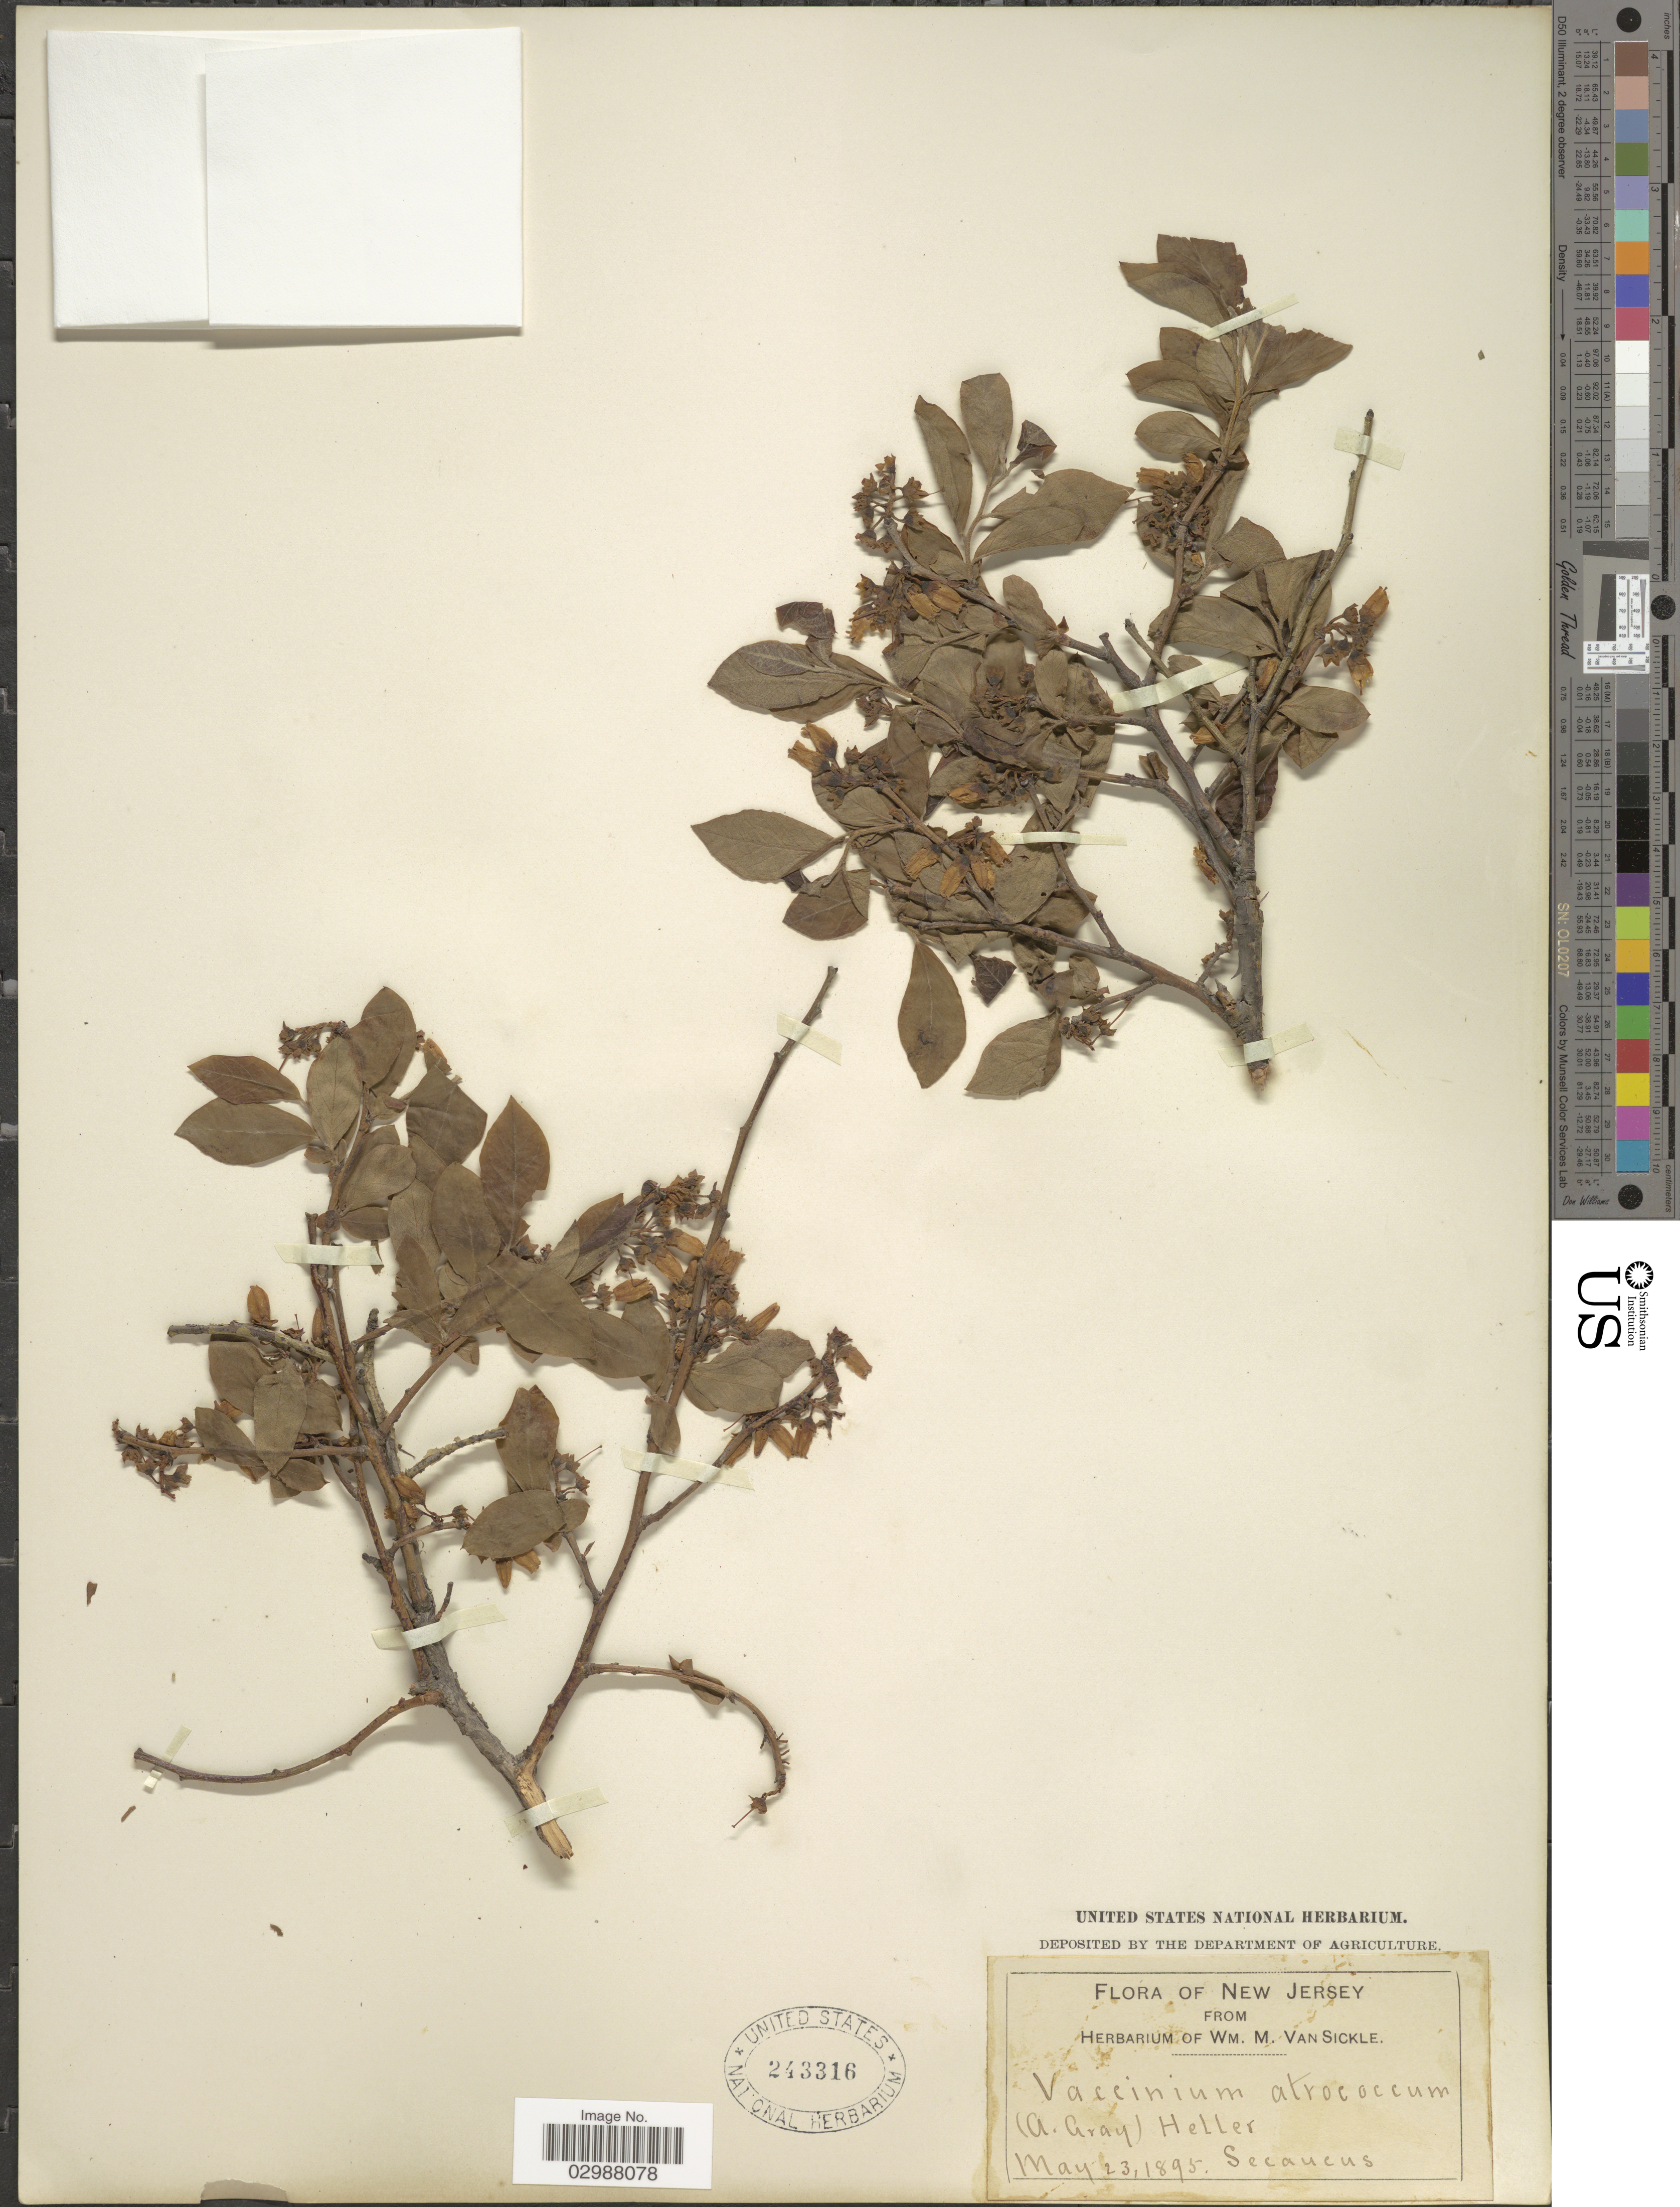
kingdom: Plantae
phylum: Tracheophyta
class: Magnoliopsida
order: Ericales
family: Ericaceae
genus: Vaccinium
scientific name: Vaccinium corymbosum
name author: L.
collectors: W. M. Van Sickle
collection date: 1895-05-23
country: United States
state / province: New Jersey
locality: Secaucus.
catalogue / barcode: US 243316